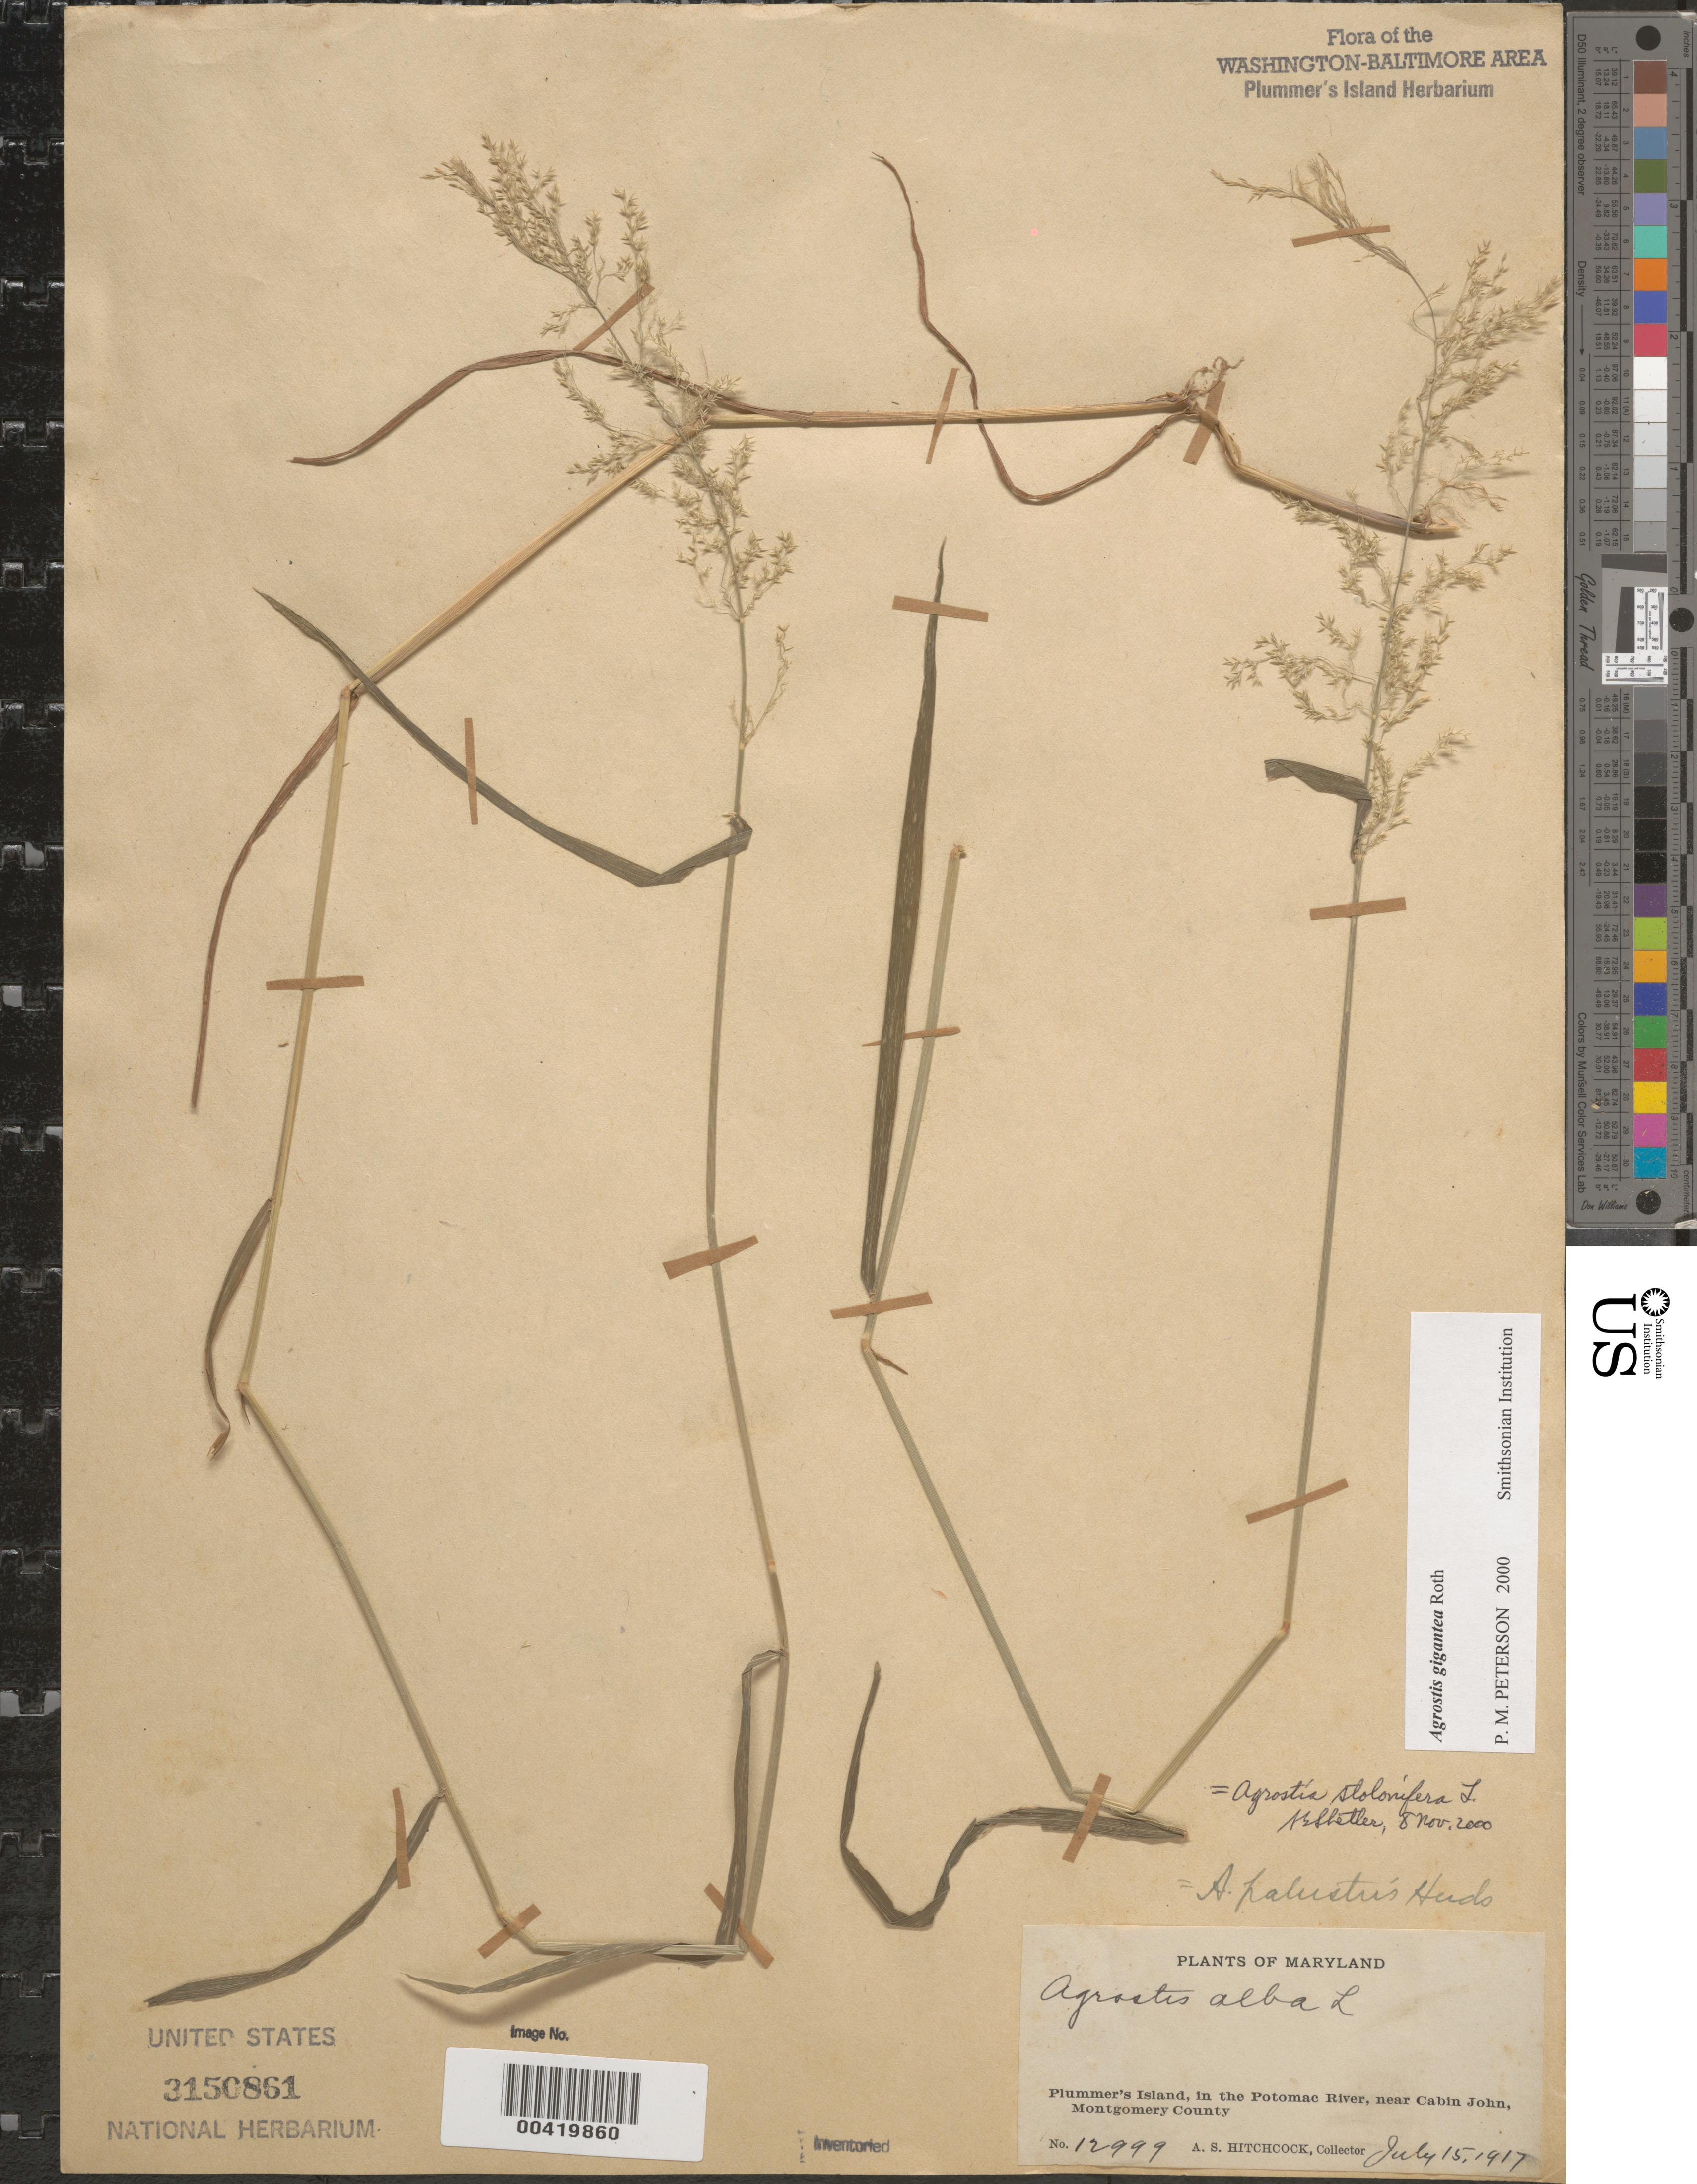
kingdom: Plantae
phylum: Tracheophyta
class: Liliopsida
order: Poales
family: Poaceae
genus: Agrostis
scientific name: Agrostis gigantea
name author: Roth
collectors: A. S. Hitchcock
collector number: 12999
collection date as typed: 15 Jul 1917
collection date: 1917-07-15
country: United States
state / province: Maryland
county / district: Montgomery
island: Plummers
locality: Plummer's Island Plummers Island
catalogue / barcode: US 3150861